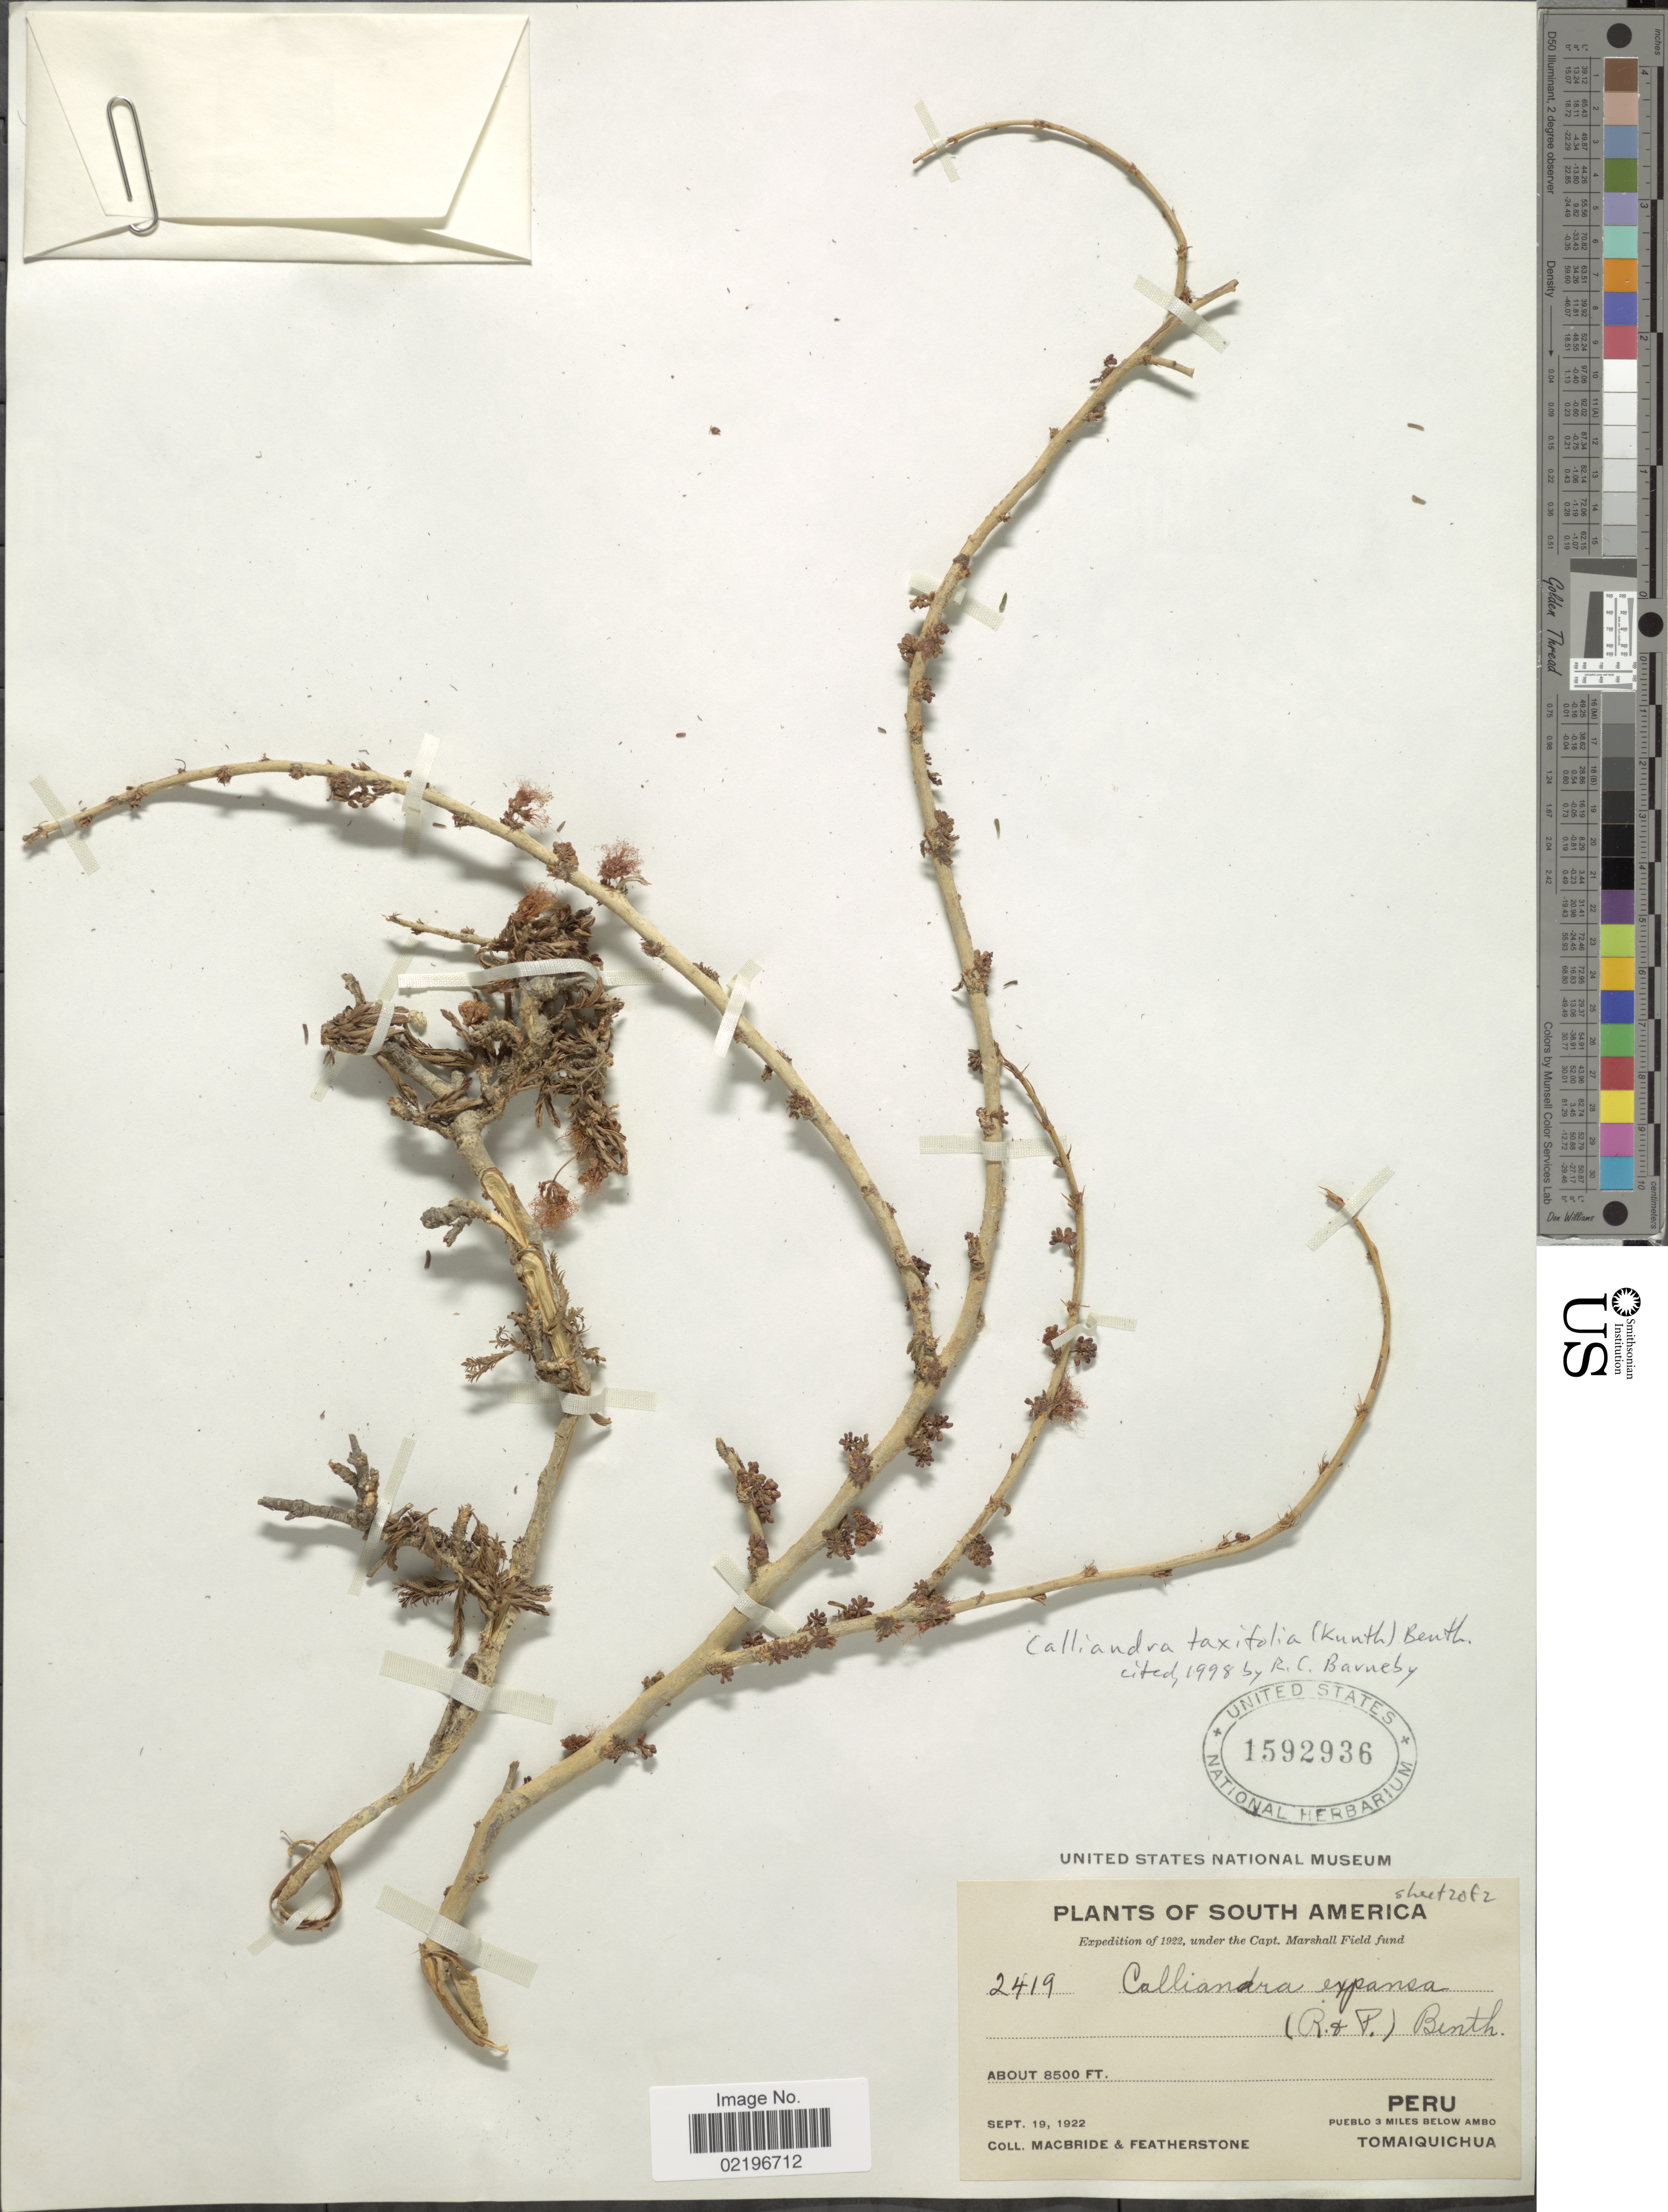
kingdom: Plantae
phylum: Tracheophyta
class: Magnoliopsida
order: Fabales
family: Fabaceae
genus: Calliandra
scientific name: Calliandra taxifolia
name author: (Kunth) Benth.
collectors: Macbride, -- & -. Featherstone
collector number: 2419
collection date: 1922-09-19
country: Peru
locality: Pueblo 3 miles below Ambo. Tomaiquichua.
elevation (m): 2591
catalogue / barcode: US 1592936